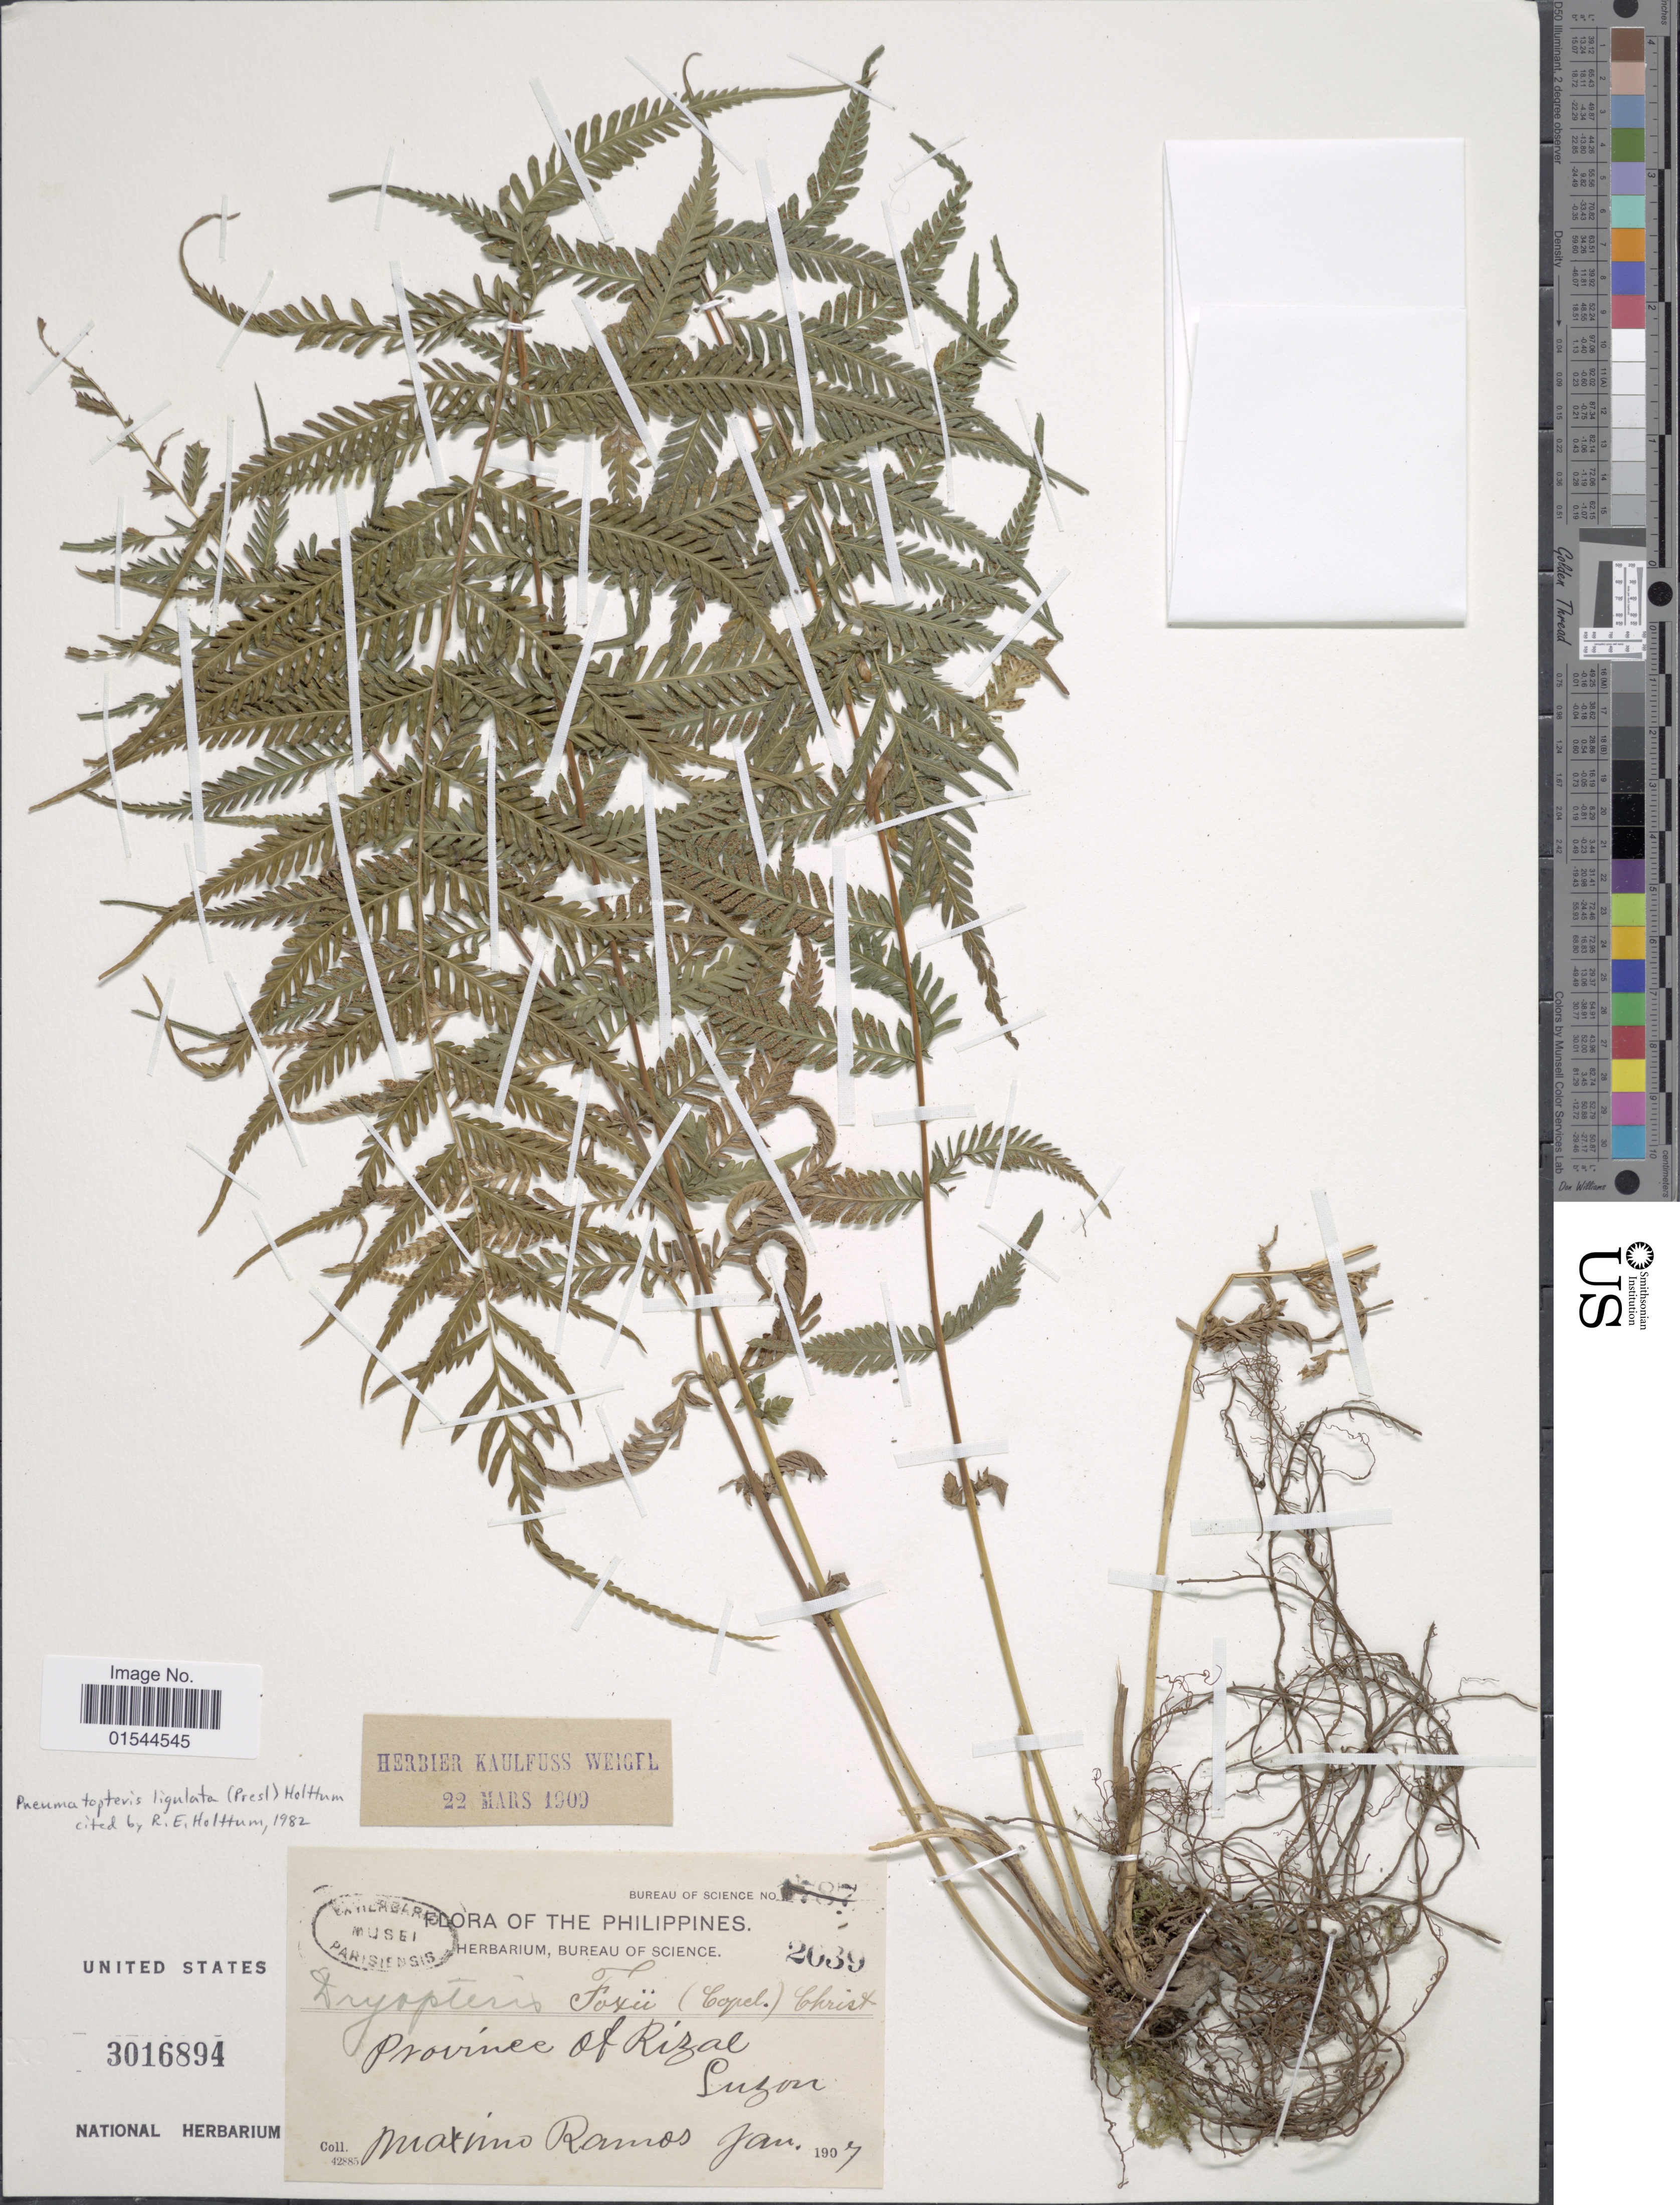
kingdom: Plantae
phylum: Tracheophyta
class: Polypodiopsida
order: Polypodiales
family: Thelypteridaceae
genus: Pneumatopteris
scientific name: Pneumatopteris ligulata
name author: (C. Presl) Holttum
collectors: M. Ramos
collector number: Bureau of Science 2039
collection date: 1907-01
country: Philippines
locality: Province of Rizal, Luzon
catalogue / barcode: US 3016894